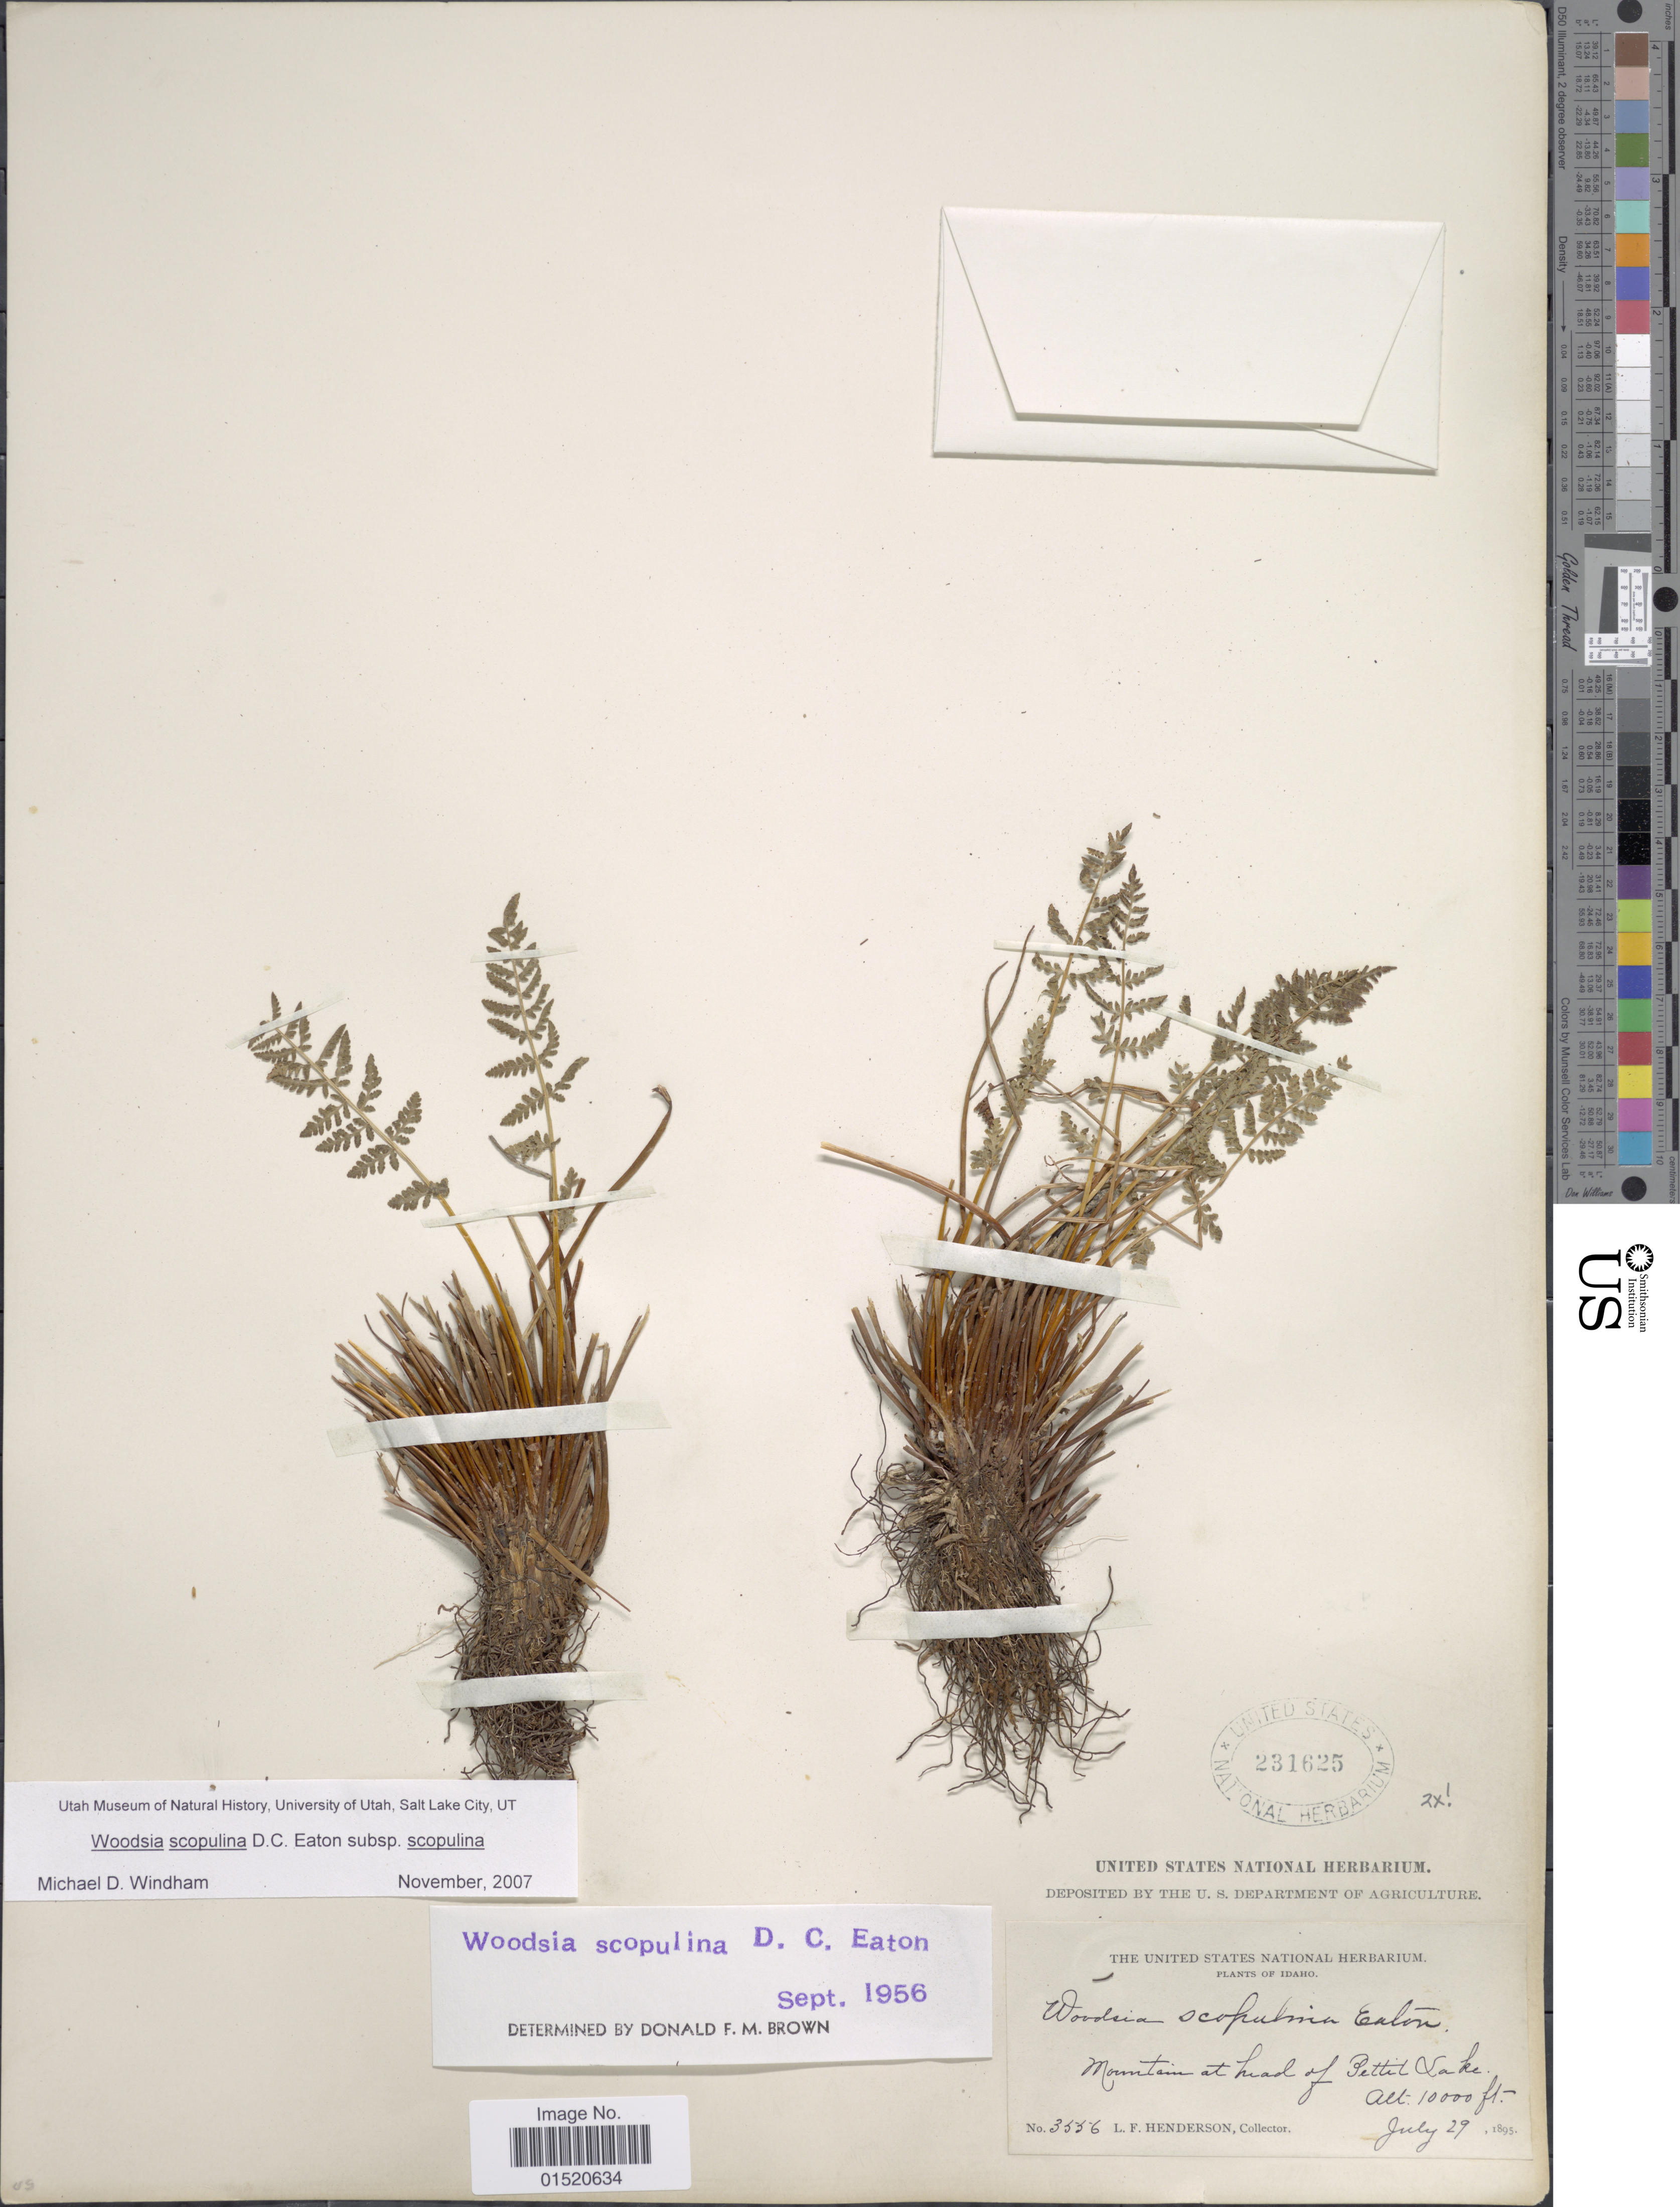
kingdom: Plantae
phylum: Tracheophyta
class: Polypodiopsida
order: Polypodiales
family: Woodsiaceae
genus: Woodsia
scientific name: Woodsia scopulina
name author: D.C. Eaton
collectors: L. Henderson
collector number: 3556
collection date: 1895-07-29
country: United States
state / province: Idaho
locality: Mountain at head of Pettit Lake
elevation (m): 3048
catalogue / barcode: US 231625